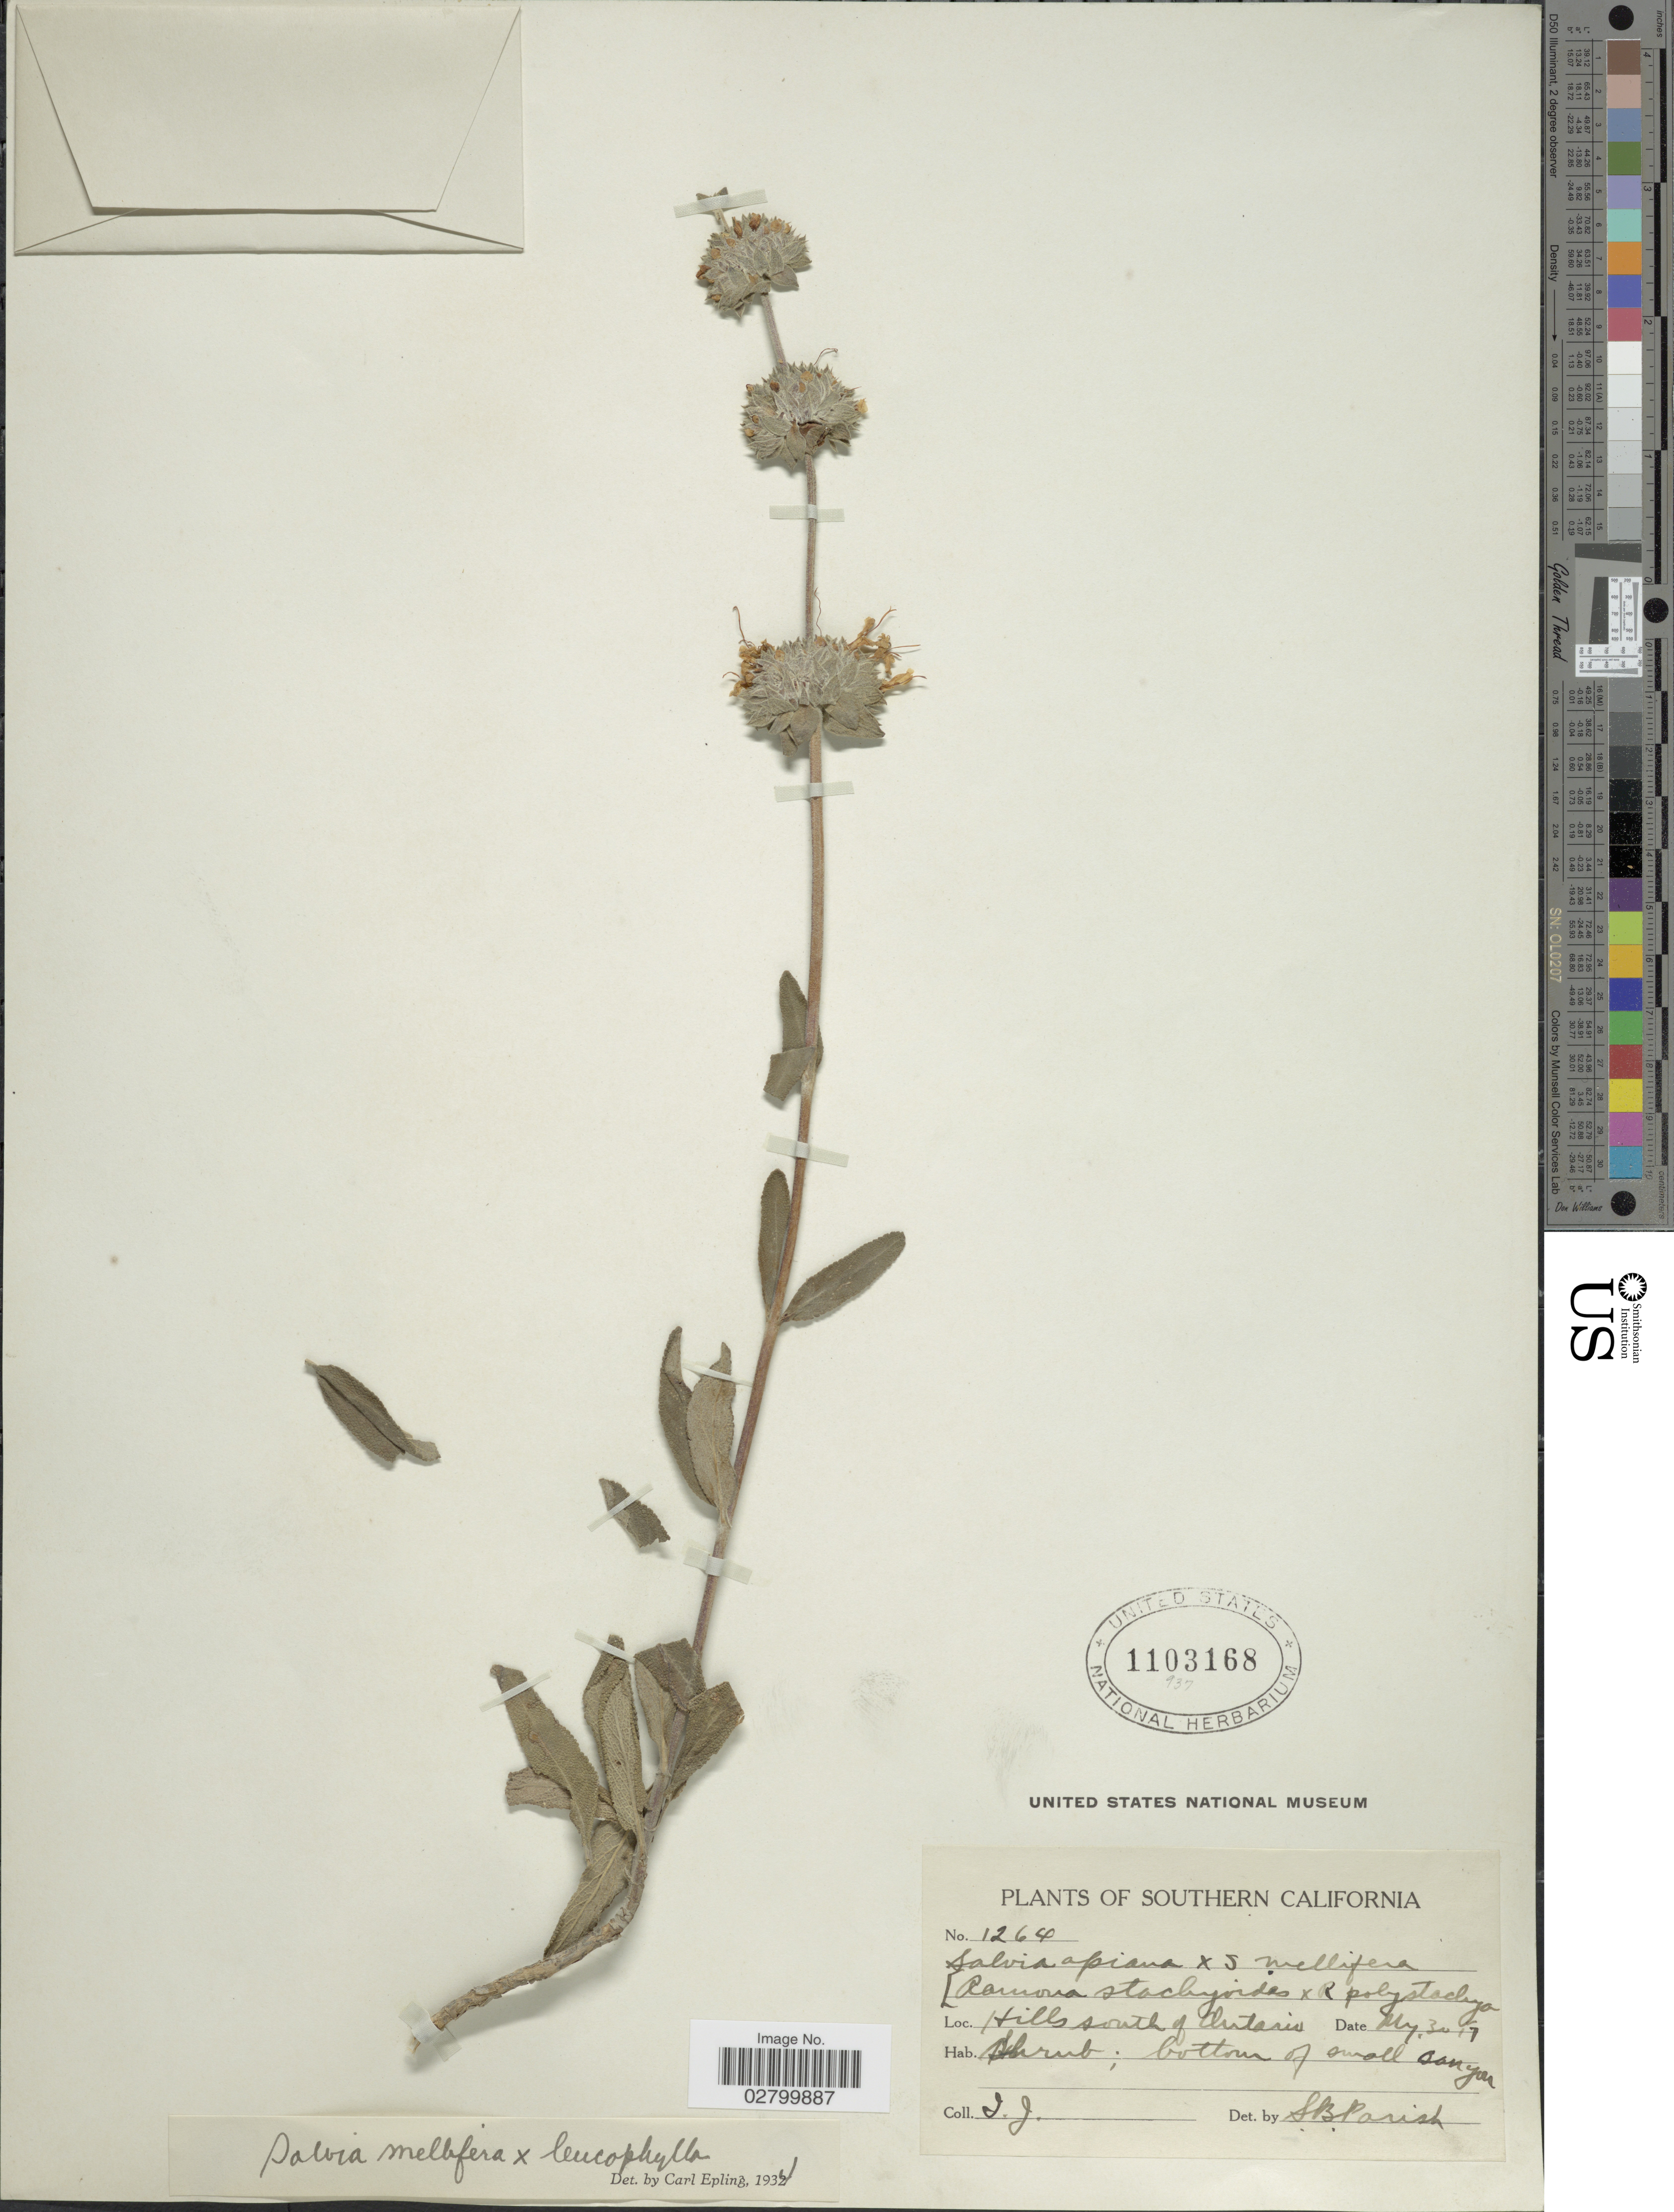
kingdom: Plantae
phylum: Tracheophyta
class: Magnoliopsida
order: Lamiales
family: Lamiaceae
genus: Salvia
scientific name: Salvia mellifera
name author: Greene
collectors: I. J.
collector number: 1264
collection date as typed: Transcribed d/m/y: 30/5/17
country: United States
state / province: California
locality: Southern California. Hills south of Ontario.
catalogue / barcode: US 1103168